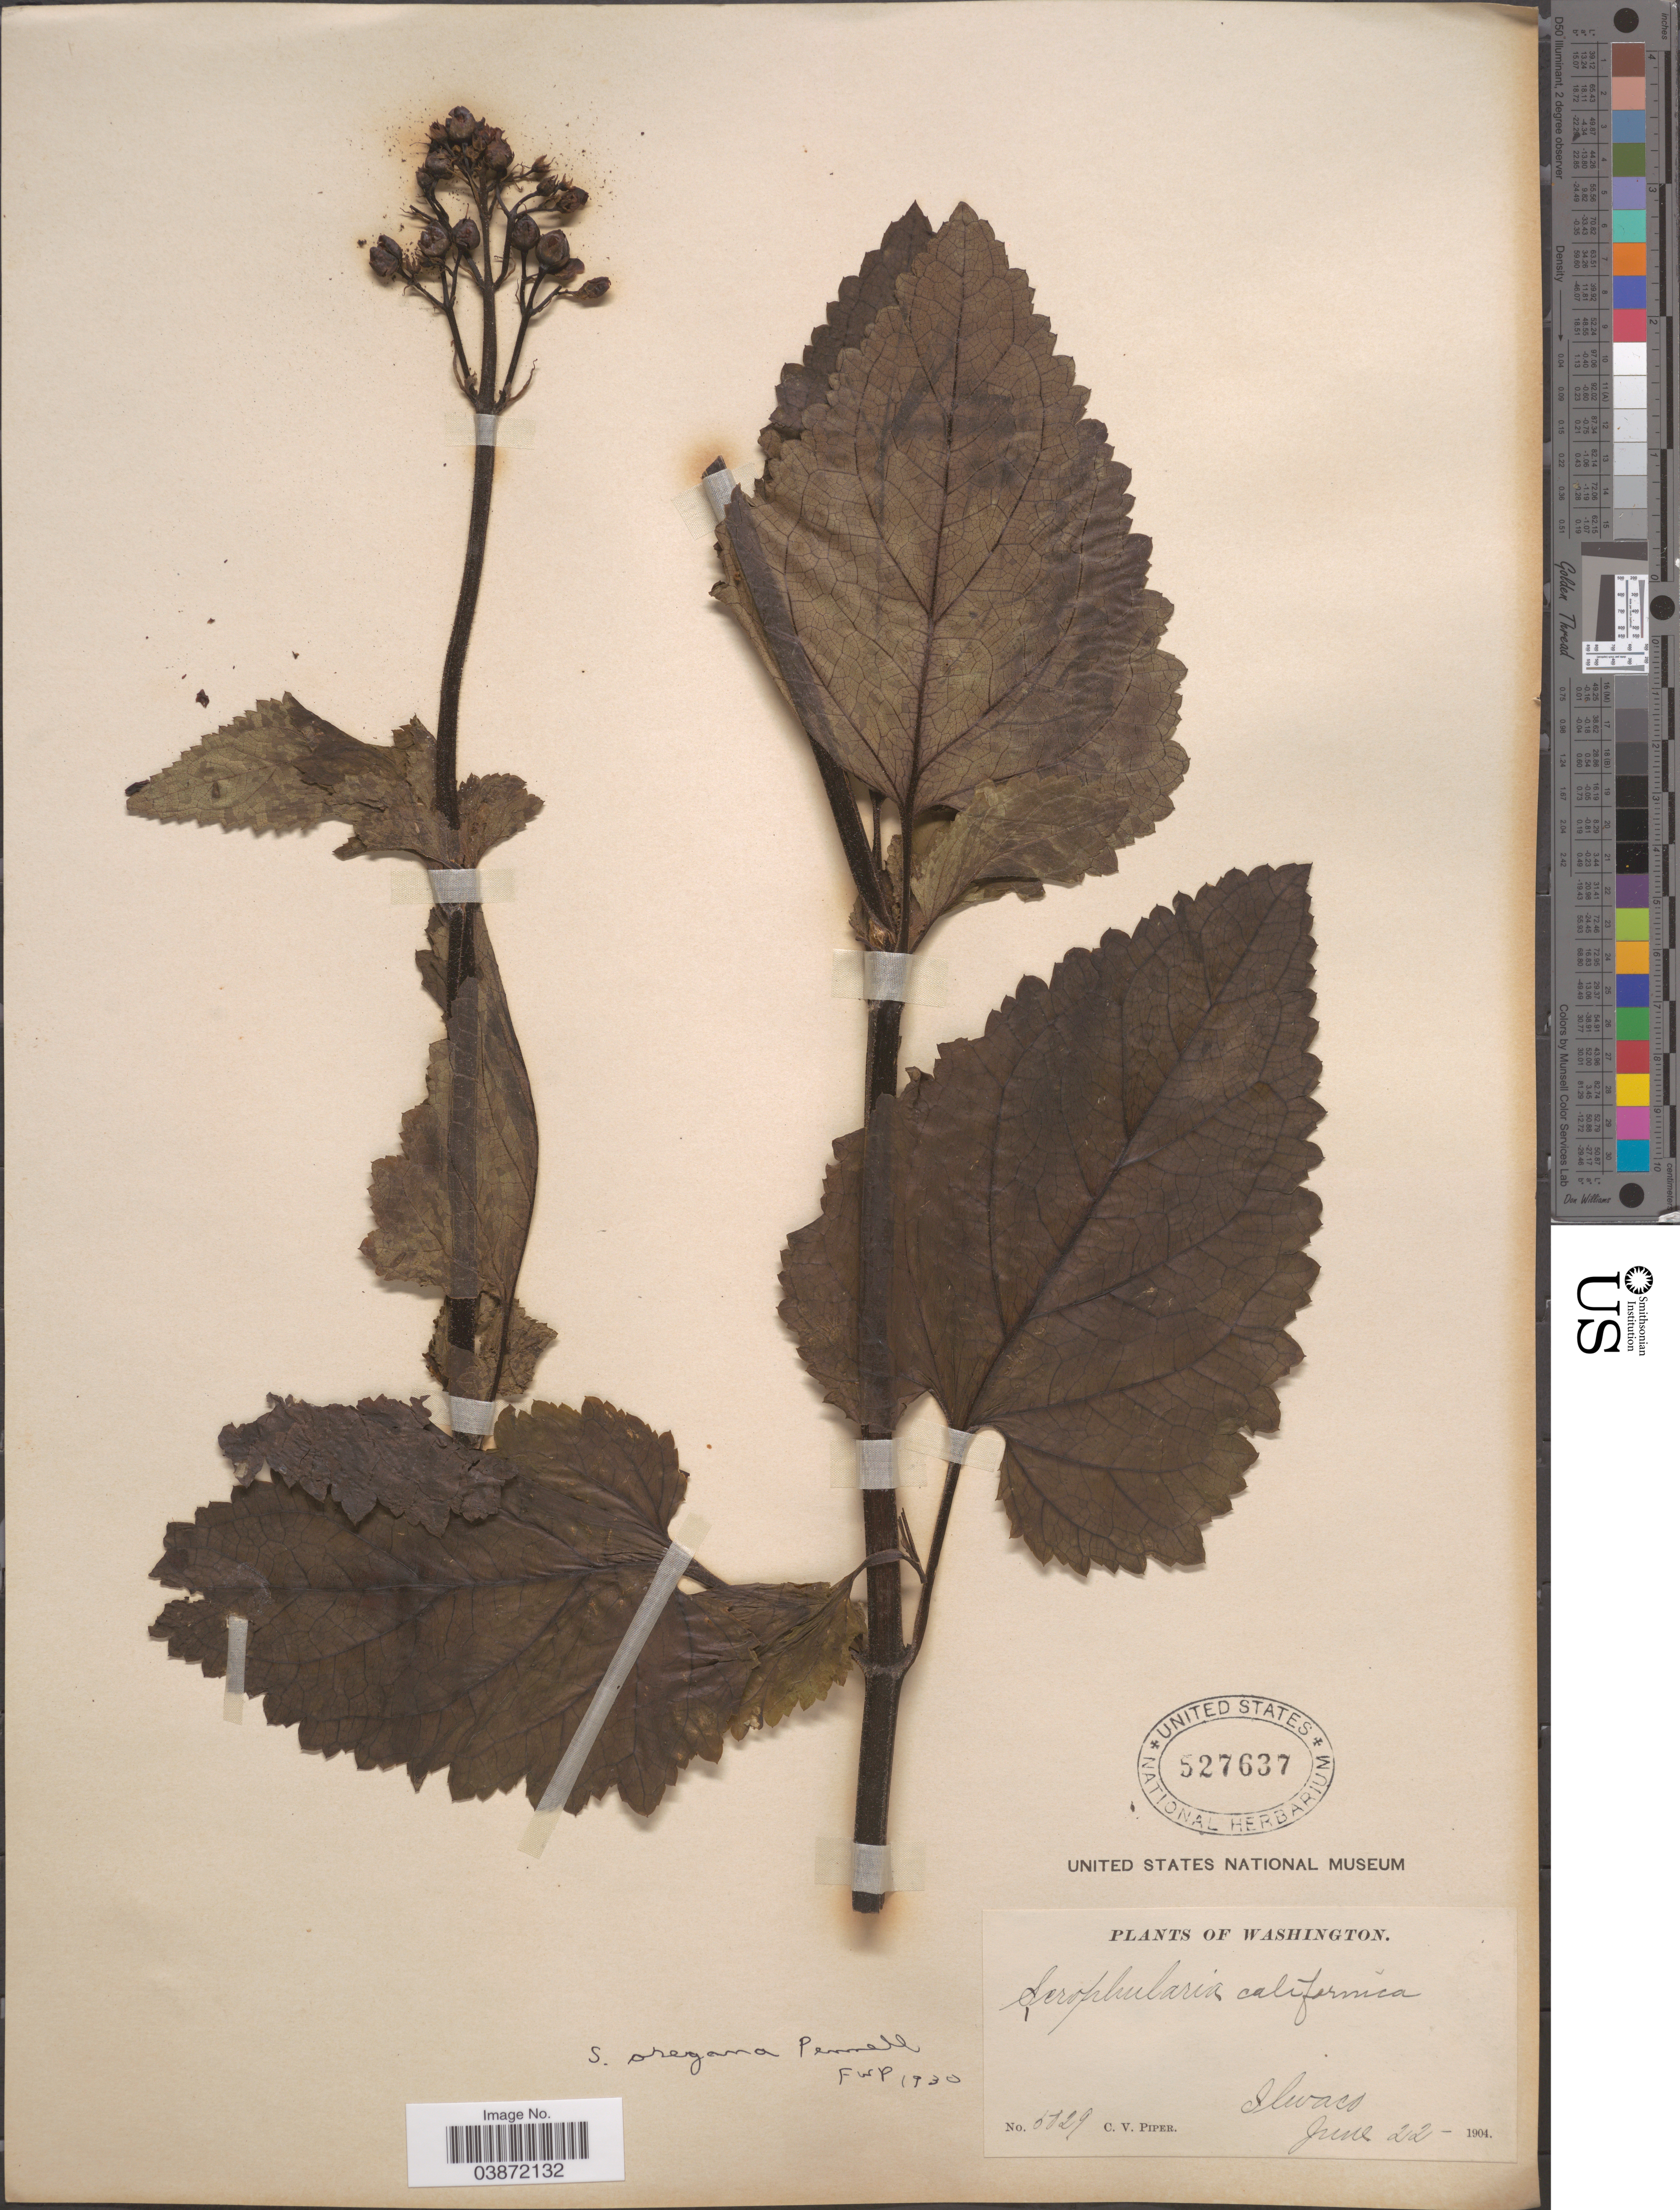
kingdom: Plantae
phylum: Tracheophyta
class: Magnoliopsida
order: Lamiales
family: Scrophulariaceae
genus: Scrophularia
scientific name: Scrophularia oregana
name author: Pennell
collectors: C. V. Piper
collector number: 5029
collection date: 1904-06-22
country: United States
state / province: Washington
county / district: Pacific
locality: Ilwaco.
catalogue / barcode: US 527637